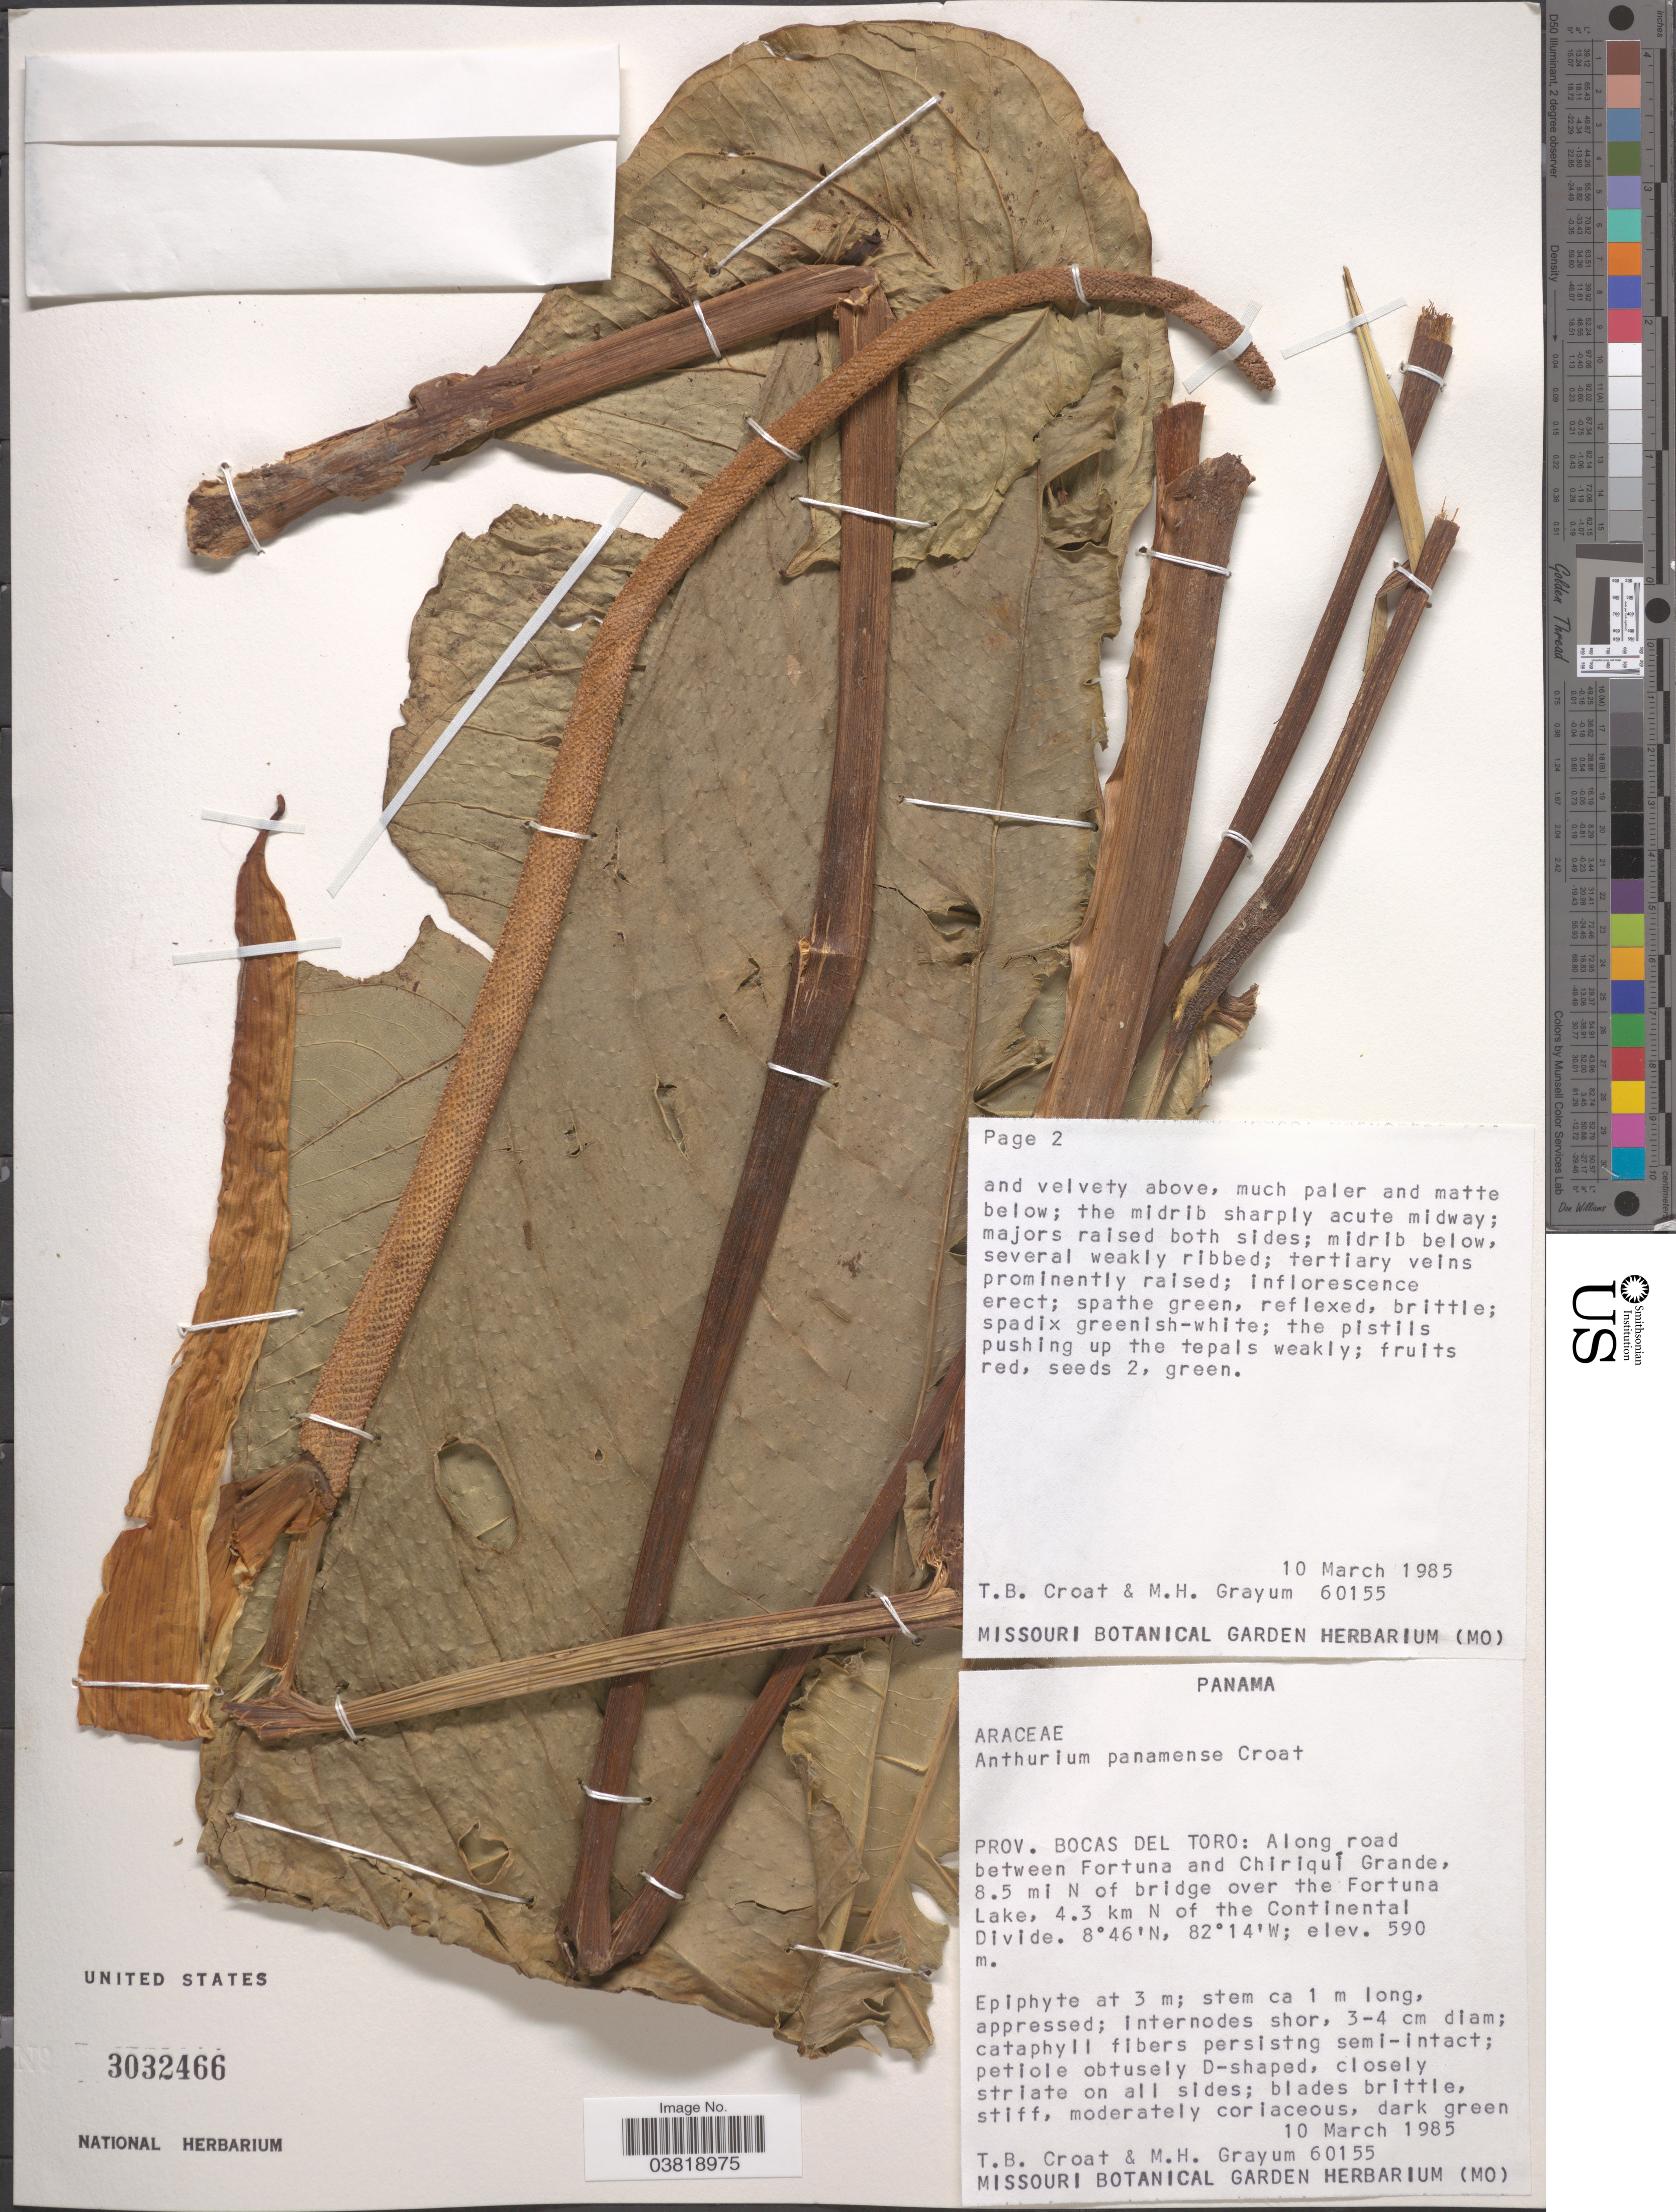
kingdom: Plantae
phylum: Tracheophyta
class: Liliopsida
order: Alismatales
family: Araceae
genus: Anthurium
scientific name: Anthurium panamense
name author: Croat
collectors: T. B. Croat & M. H. Grayum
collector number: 60155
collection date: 1985-03-10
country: Panama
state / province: Bocas del Toro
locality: Along road between Fortuna and Chiriquí Grande, 8.5 mi N of bridge over the Fortuna Lake, 4.3 km N of the Continental Divide.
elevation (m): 590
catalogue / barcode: US 3032466